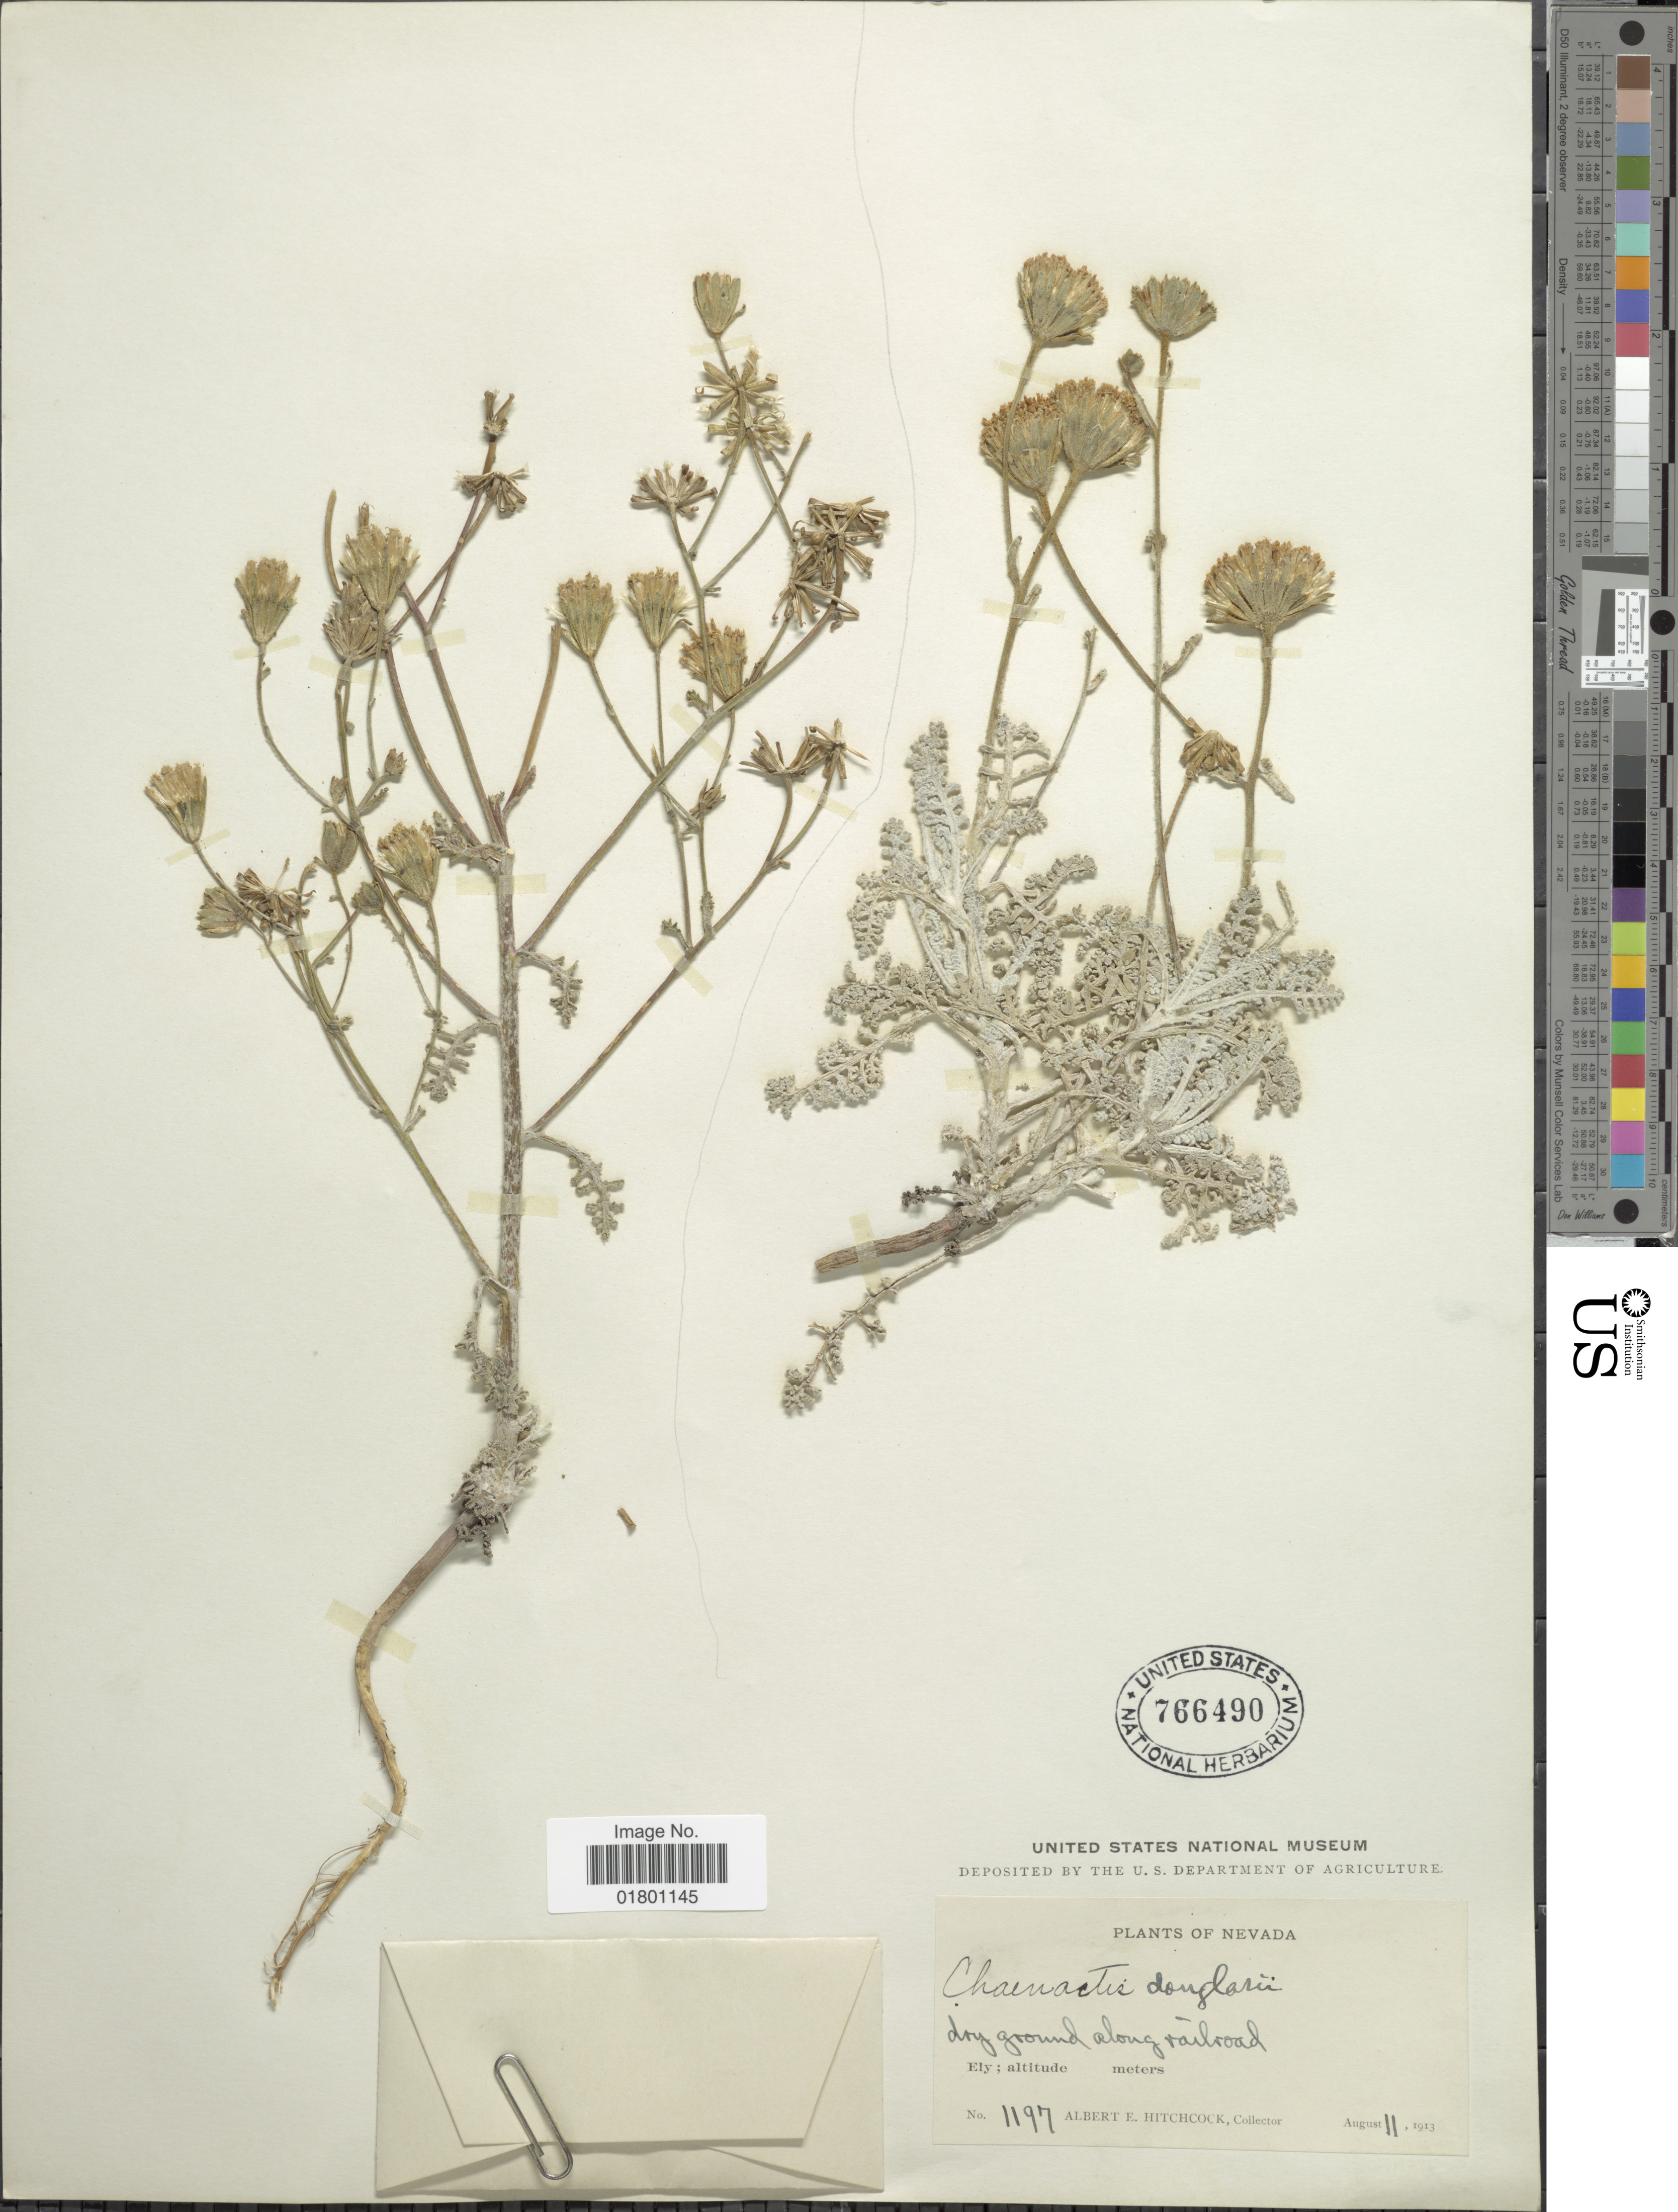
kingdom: Plantae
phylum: Tracheophyta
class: Magnoliopsida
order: Asterales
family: Asteraceae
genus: Chaenactis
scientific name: Chaenactis douglasii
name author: Hook. & Arn.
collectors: A. Hitchcock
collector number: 1197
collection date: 1913-08-11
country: United States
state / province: Nevada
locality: Dry ground along railroad, Ely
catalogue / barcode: US 766490